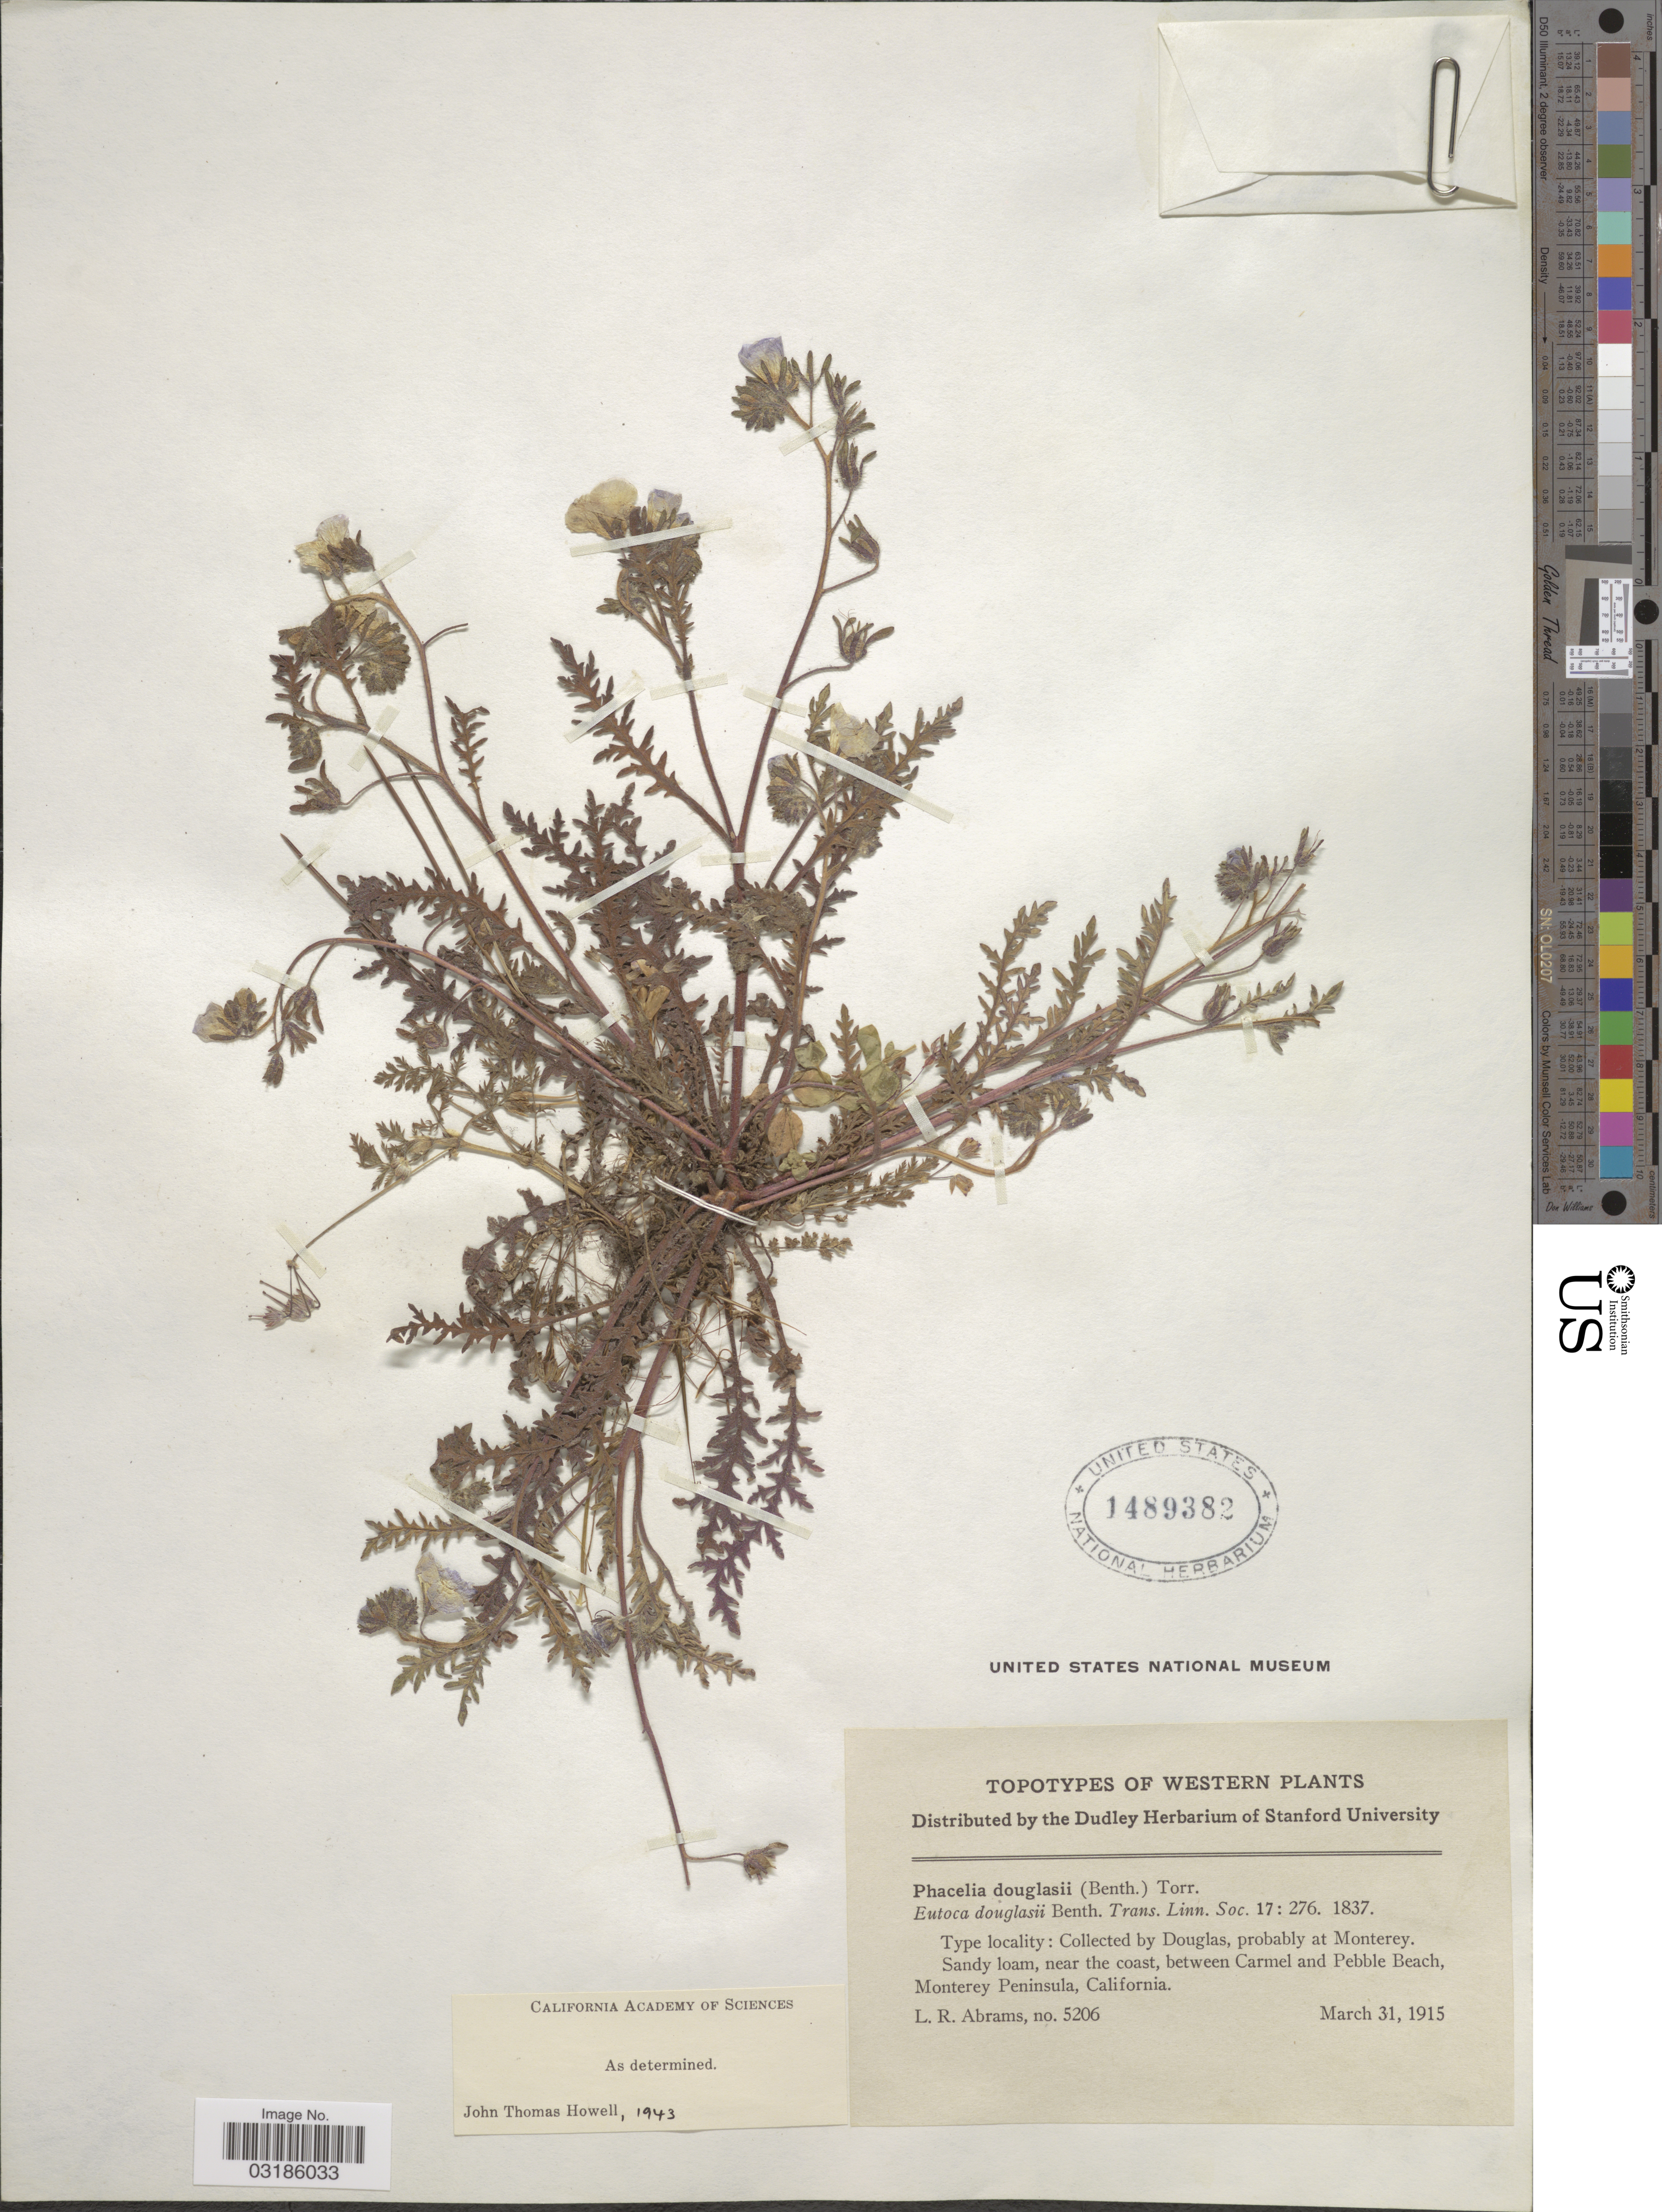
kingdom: Plantae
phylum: Tracheophyta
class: Magnoliopsida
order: Boraginales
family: Hydrophyllaceae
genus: Phacelia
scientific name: Phacelia douglasii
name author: (Benth.) Torr.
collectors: L. Abrams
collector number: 5206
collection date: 1915-03-31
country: United States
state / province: California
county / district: Monterey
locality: Western. Between Carmel and Pebble Beach, Monterey Peninsula.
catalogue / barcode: US 1489382